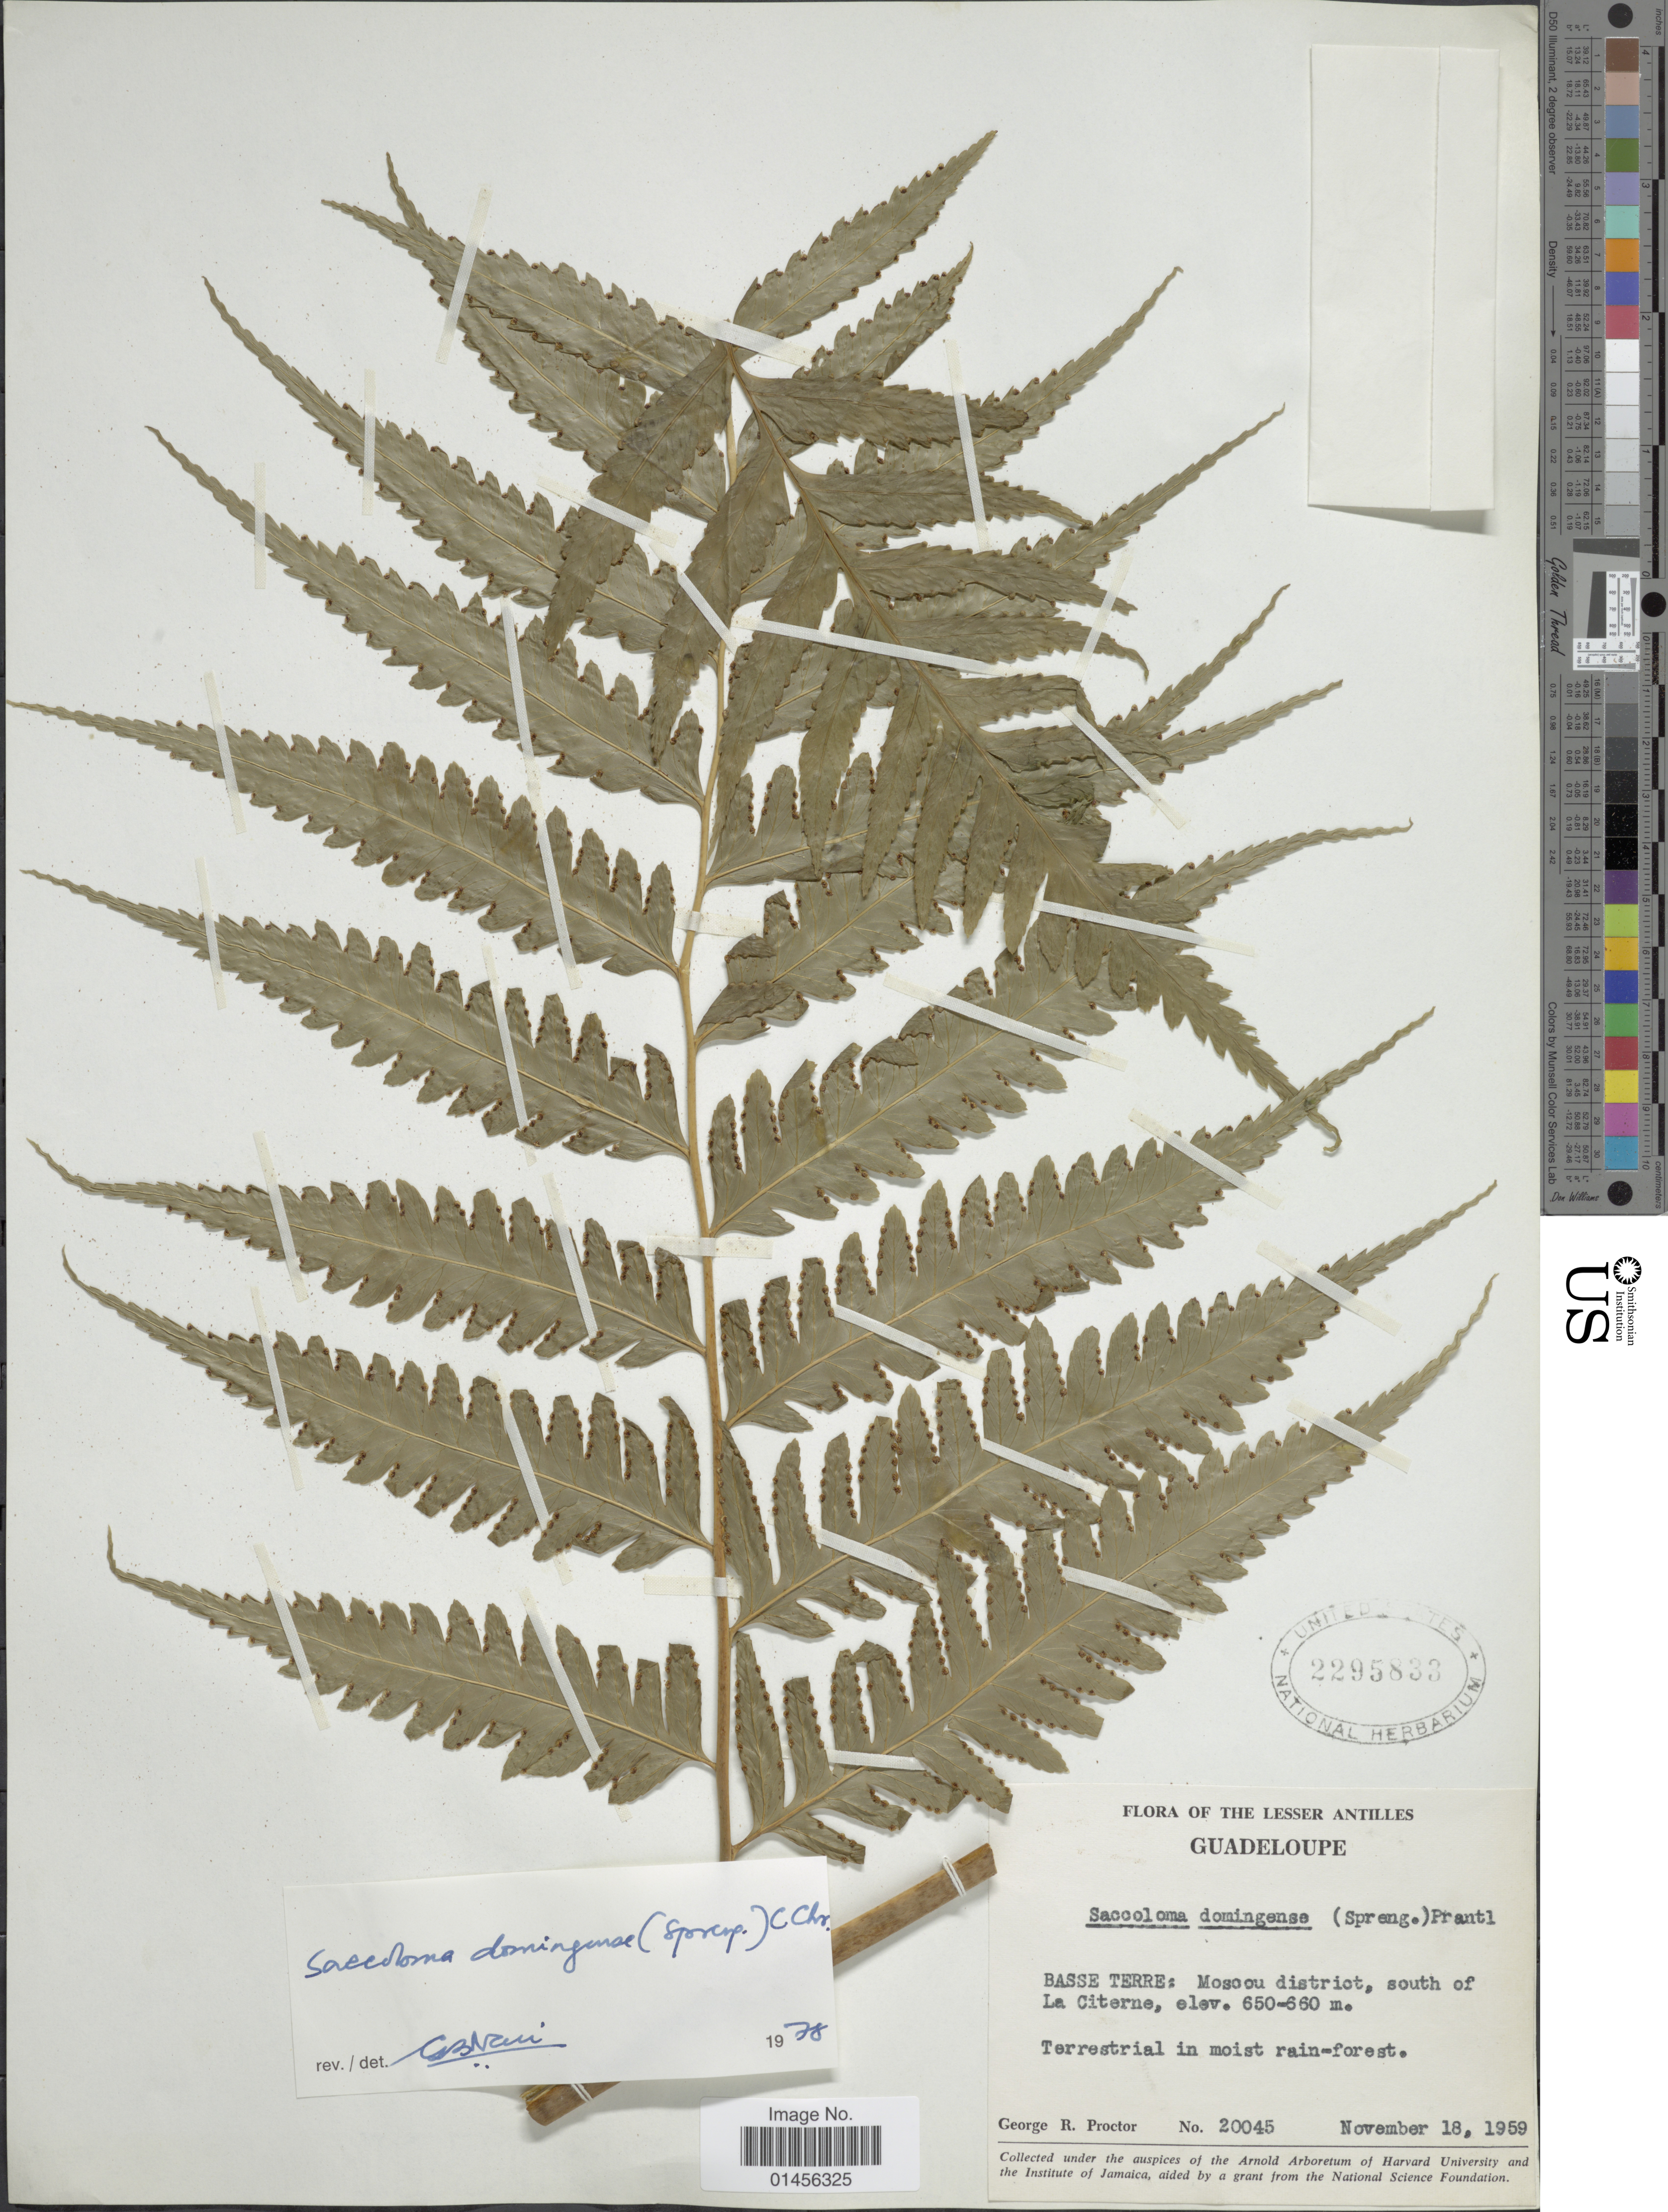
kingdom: Plantae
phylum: Tracheophyta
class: Polypodiopsida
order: Polypodiales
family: Saccolomataceae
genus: Saccoloma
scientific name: Saccoloma domingense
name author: (Spreng.) C. Chr.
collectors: G. Proctor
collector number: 20045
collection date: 1959-11-18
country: Guadeloupe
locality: The Lesser Antilles, Basse Terre: Mosoou district, south of La Citerne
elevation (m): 650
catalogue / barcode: US 2295833